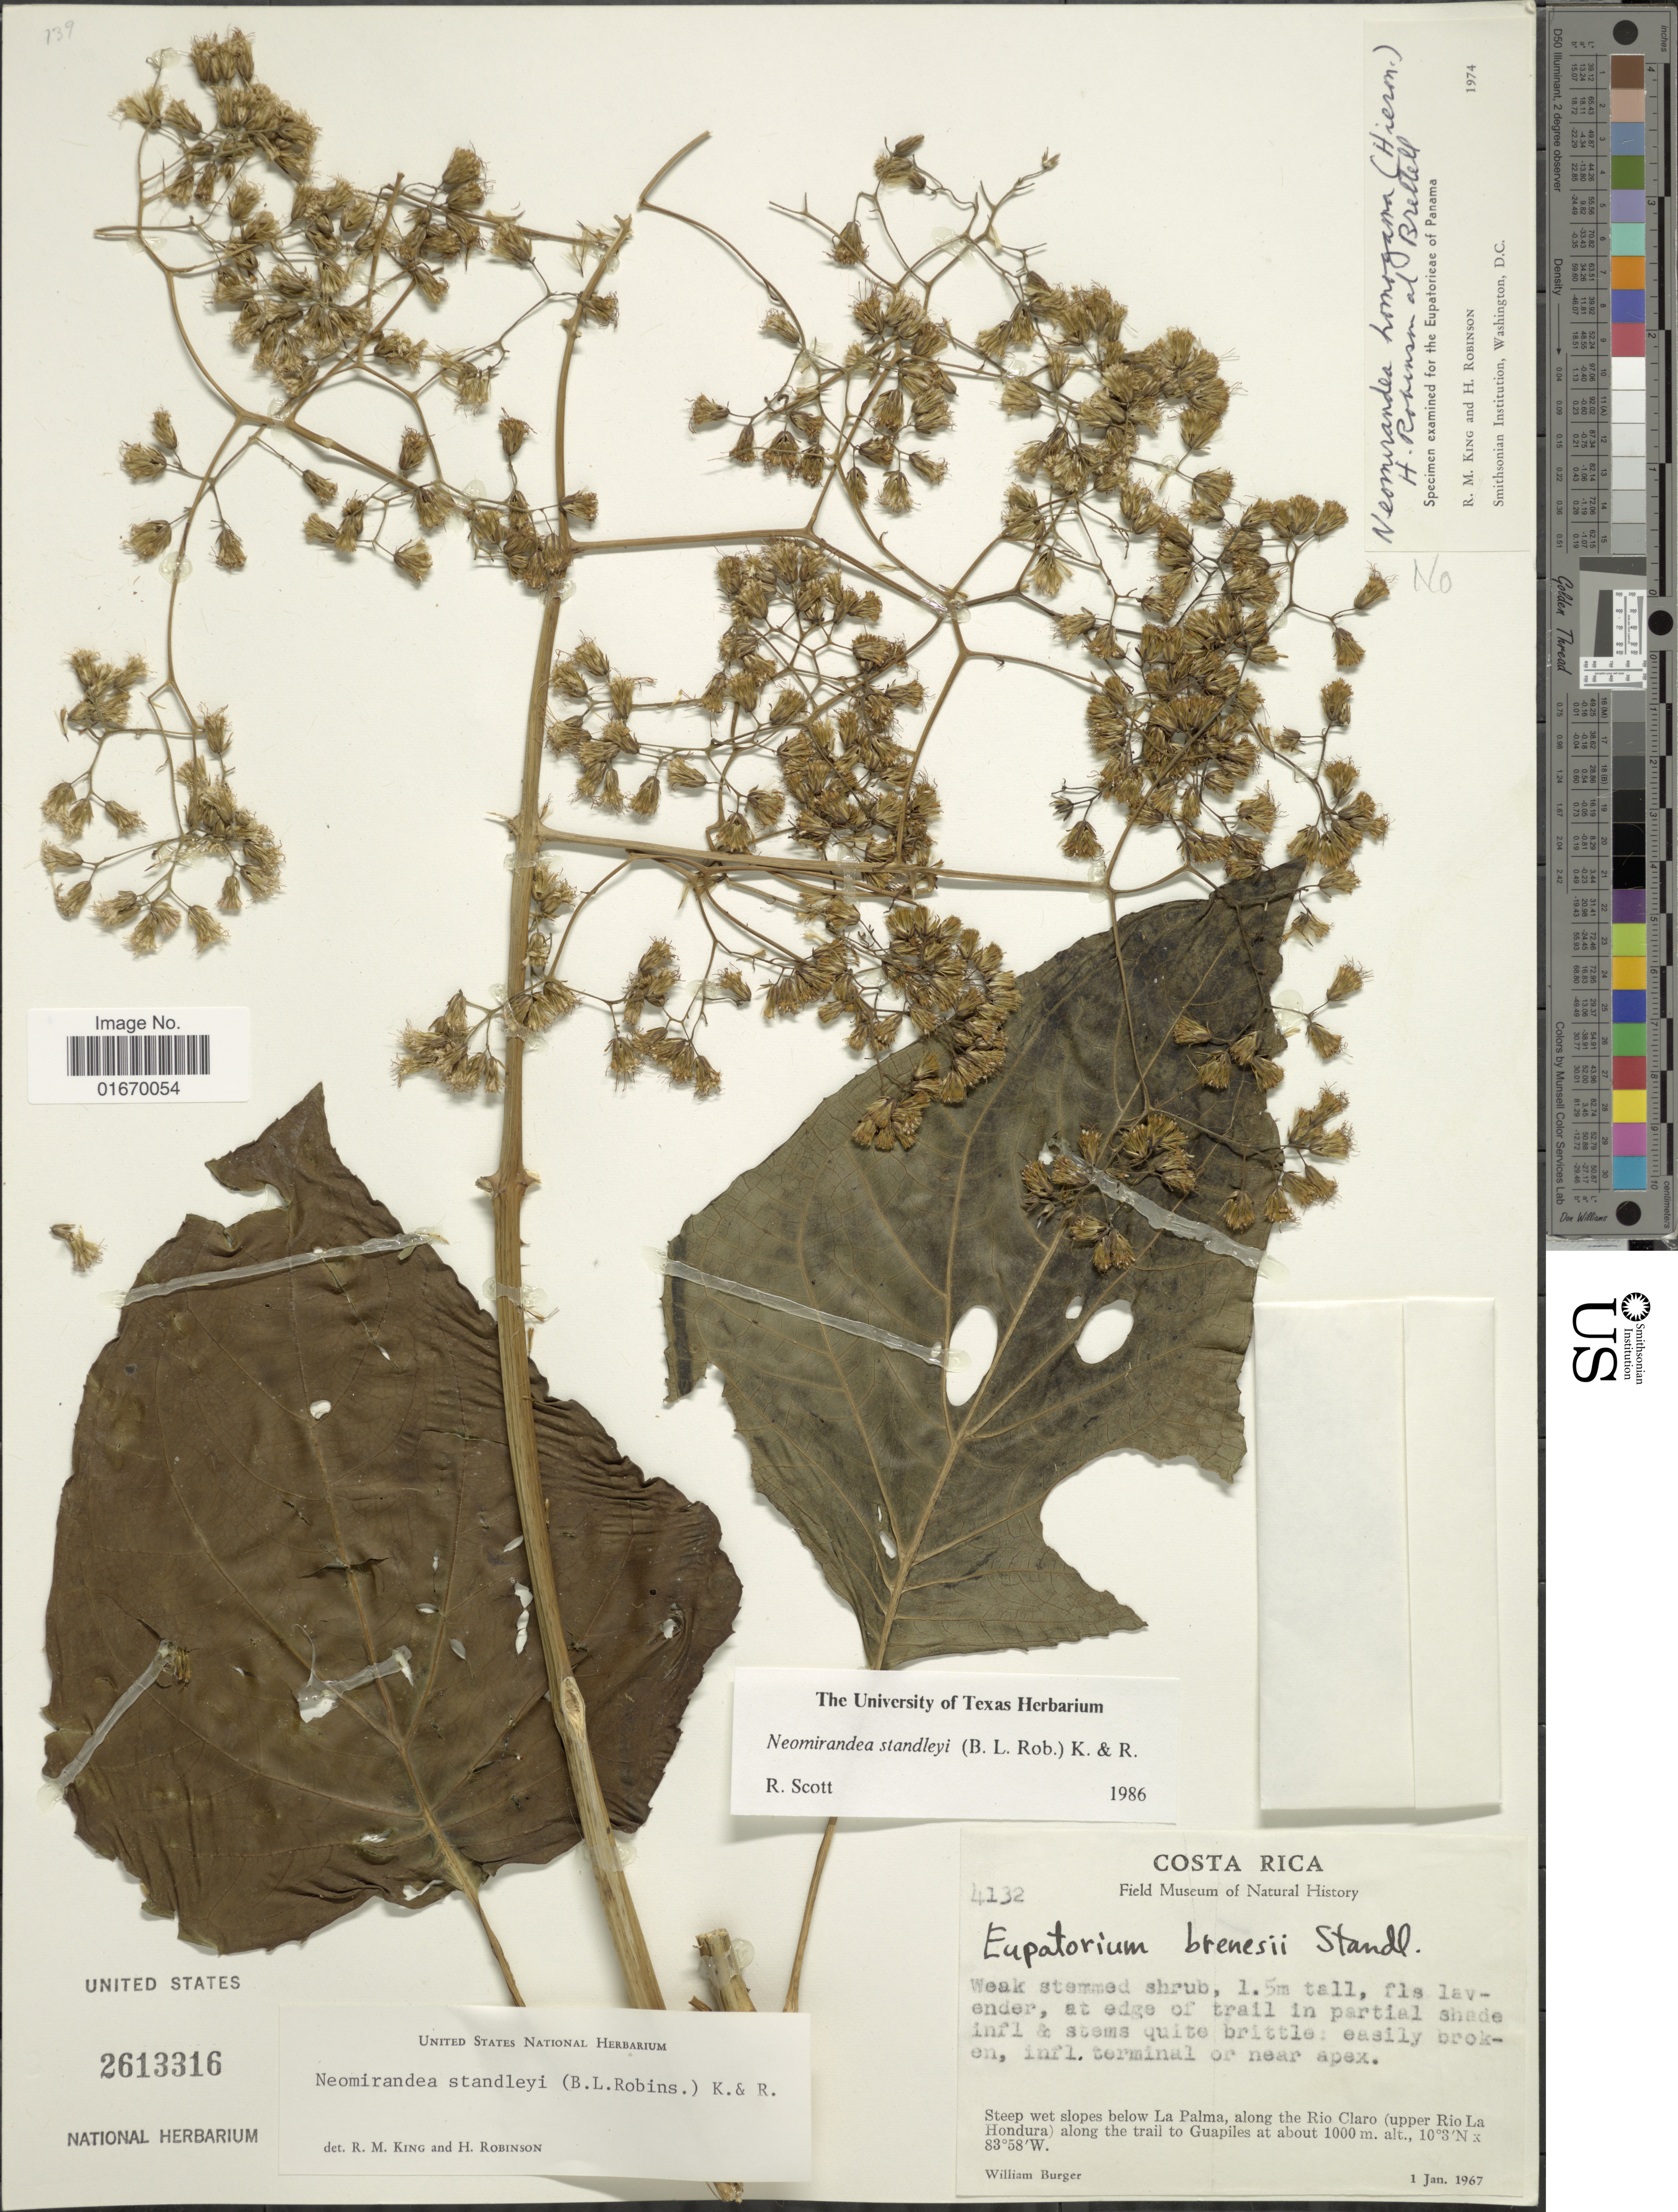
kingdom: Plantae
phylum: Tracheophyta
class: Magnoliopsida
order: Asterales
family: Asteraceae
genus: Neomirandea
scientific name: Neomirandea standleyi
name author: (B.L. Rob.) R.M. King & H. Rob.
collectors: W. Burger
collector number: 4132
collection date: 1967-01-01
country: Costa Rica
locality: Steepwetslopes below La Palma, along the Rio Claro (upper Rio La Hondura) along the trail to Guapiles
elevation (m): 1000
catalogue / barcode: US 2613316